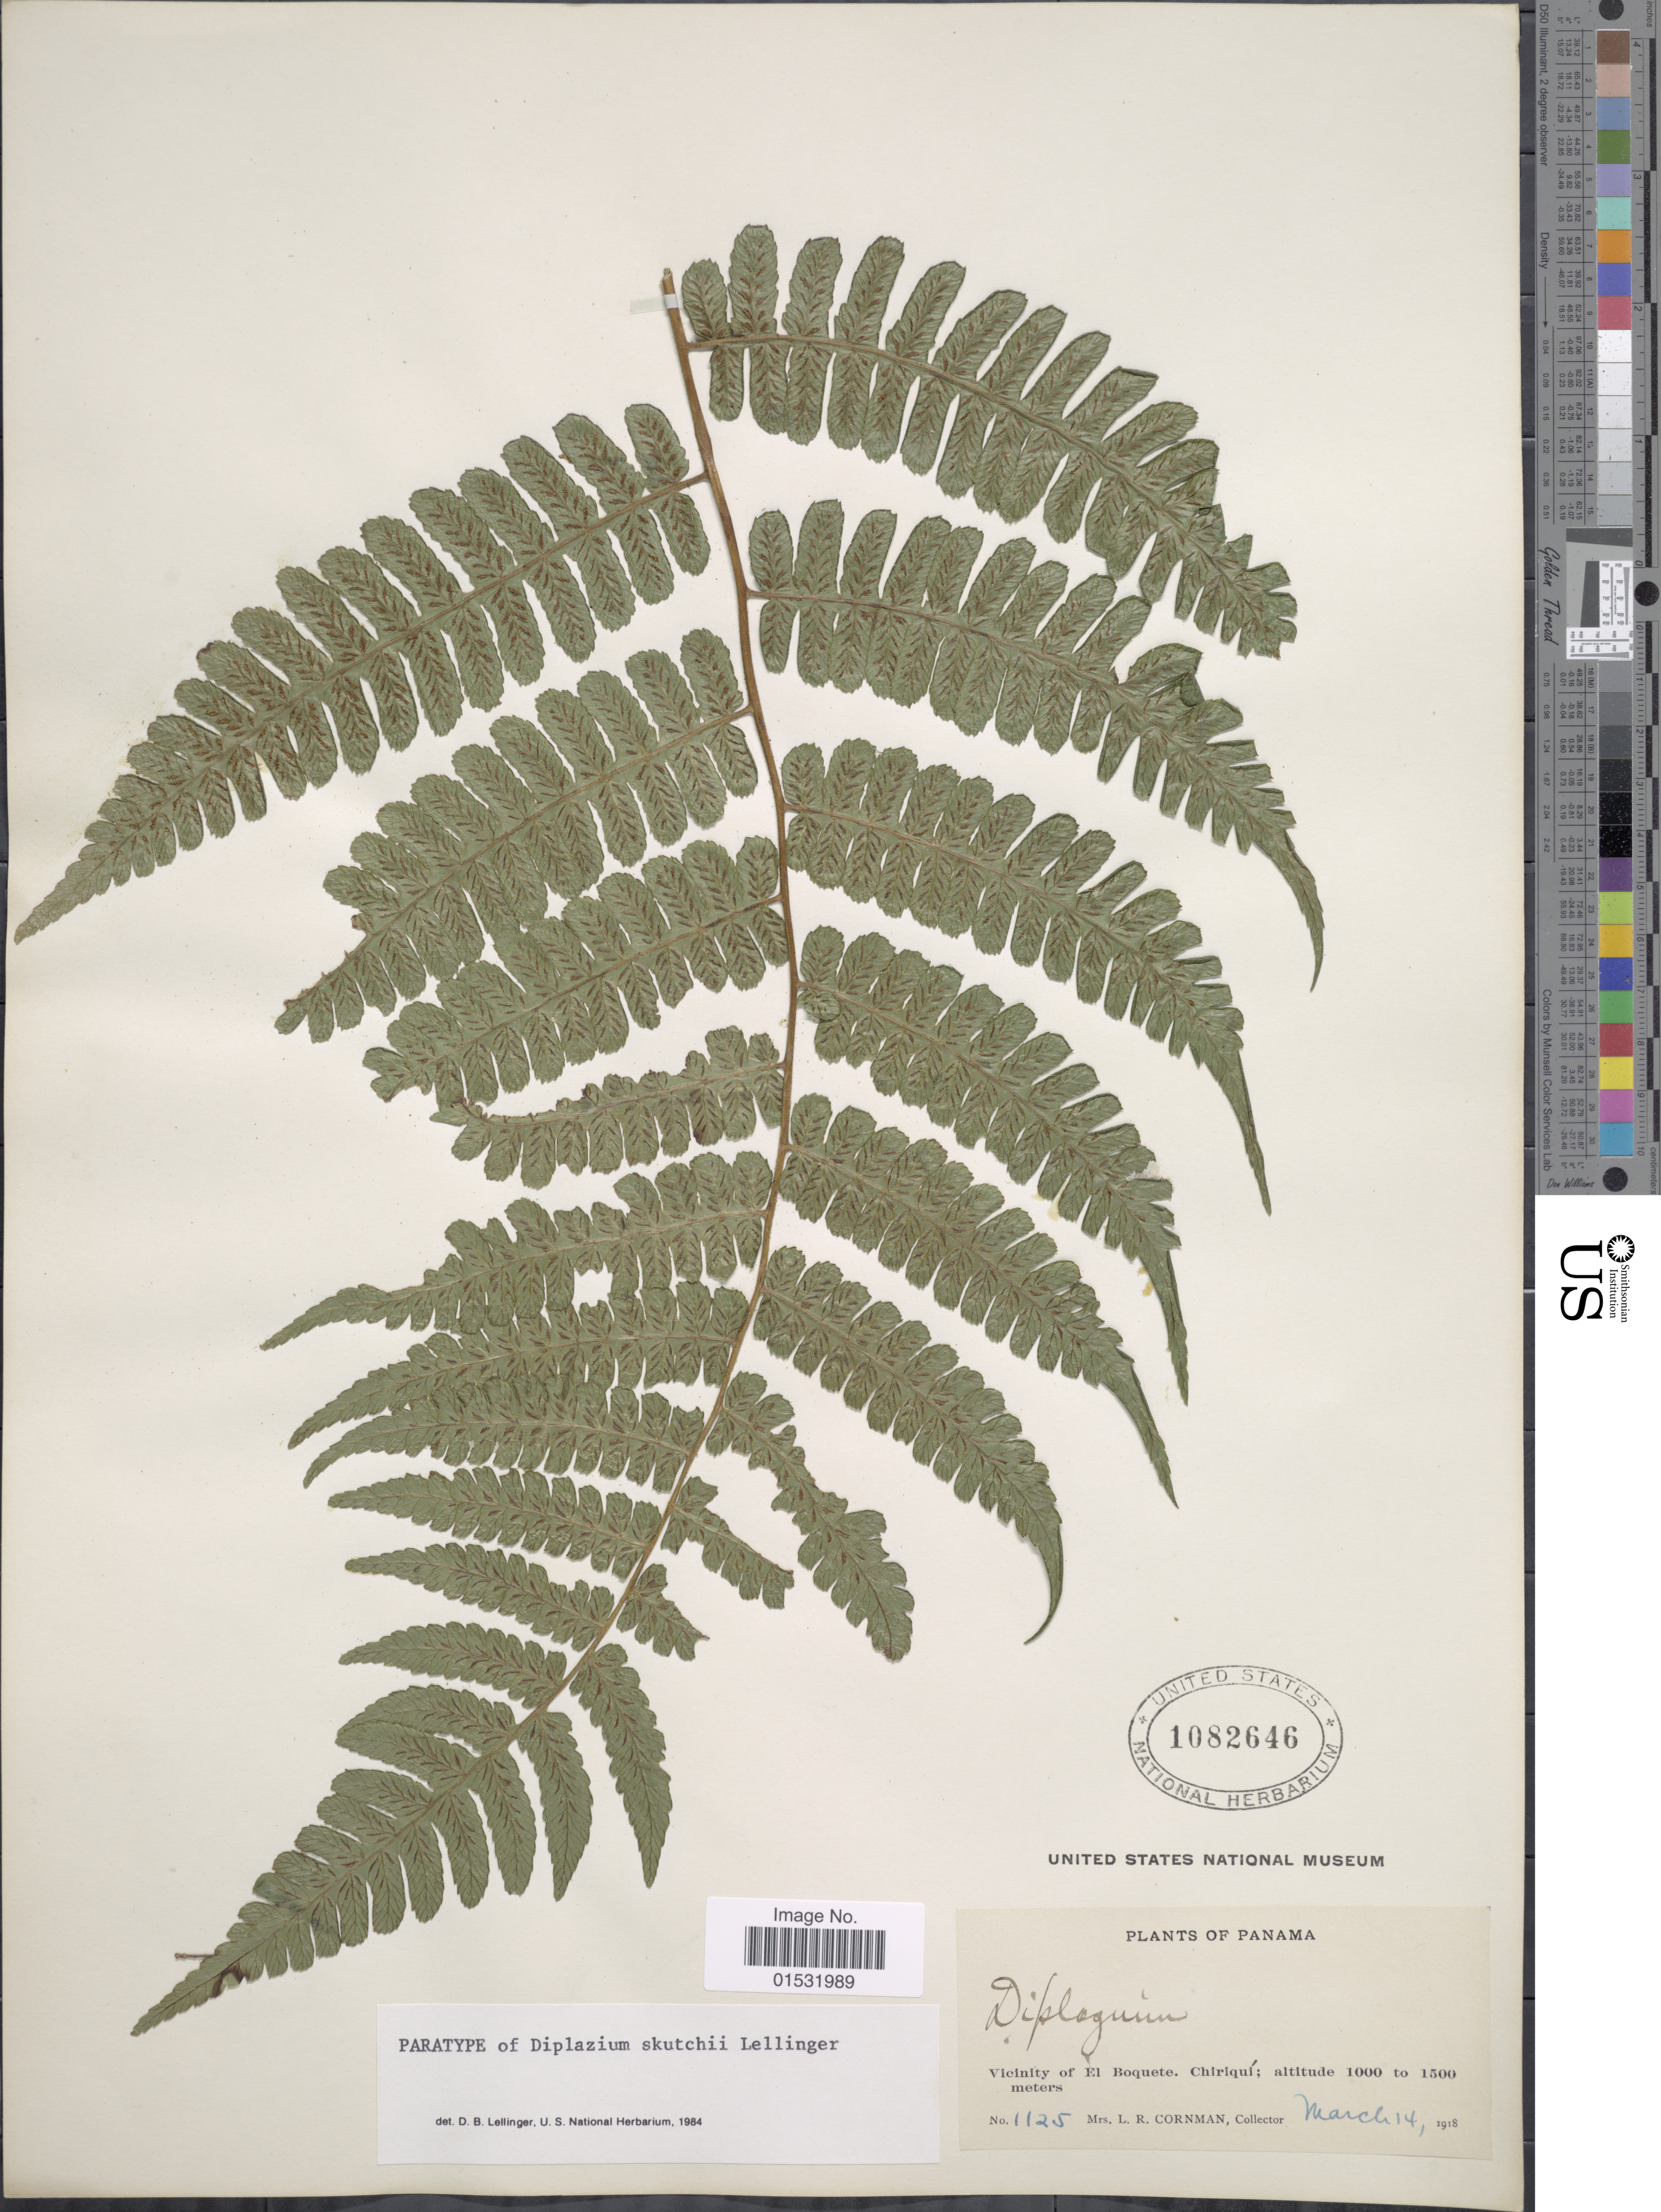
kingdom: Plantae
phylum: Tracheophyta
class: Polypodiopsida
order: Polypodiales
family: Athyriaceae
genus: Diplazium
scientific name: Diplazium skutchii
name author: Lellinger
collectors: L. Cornman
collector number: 1125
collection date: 1918-03-14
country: Panama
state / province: Chiriqui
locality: Vicinity of El Boquete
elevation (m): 1000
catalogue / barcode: US 1082646